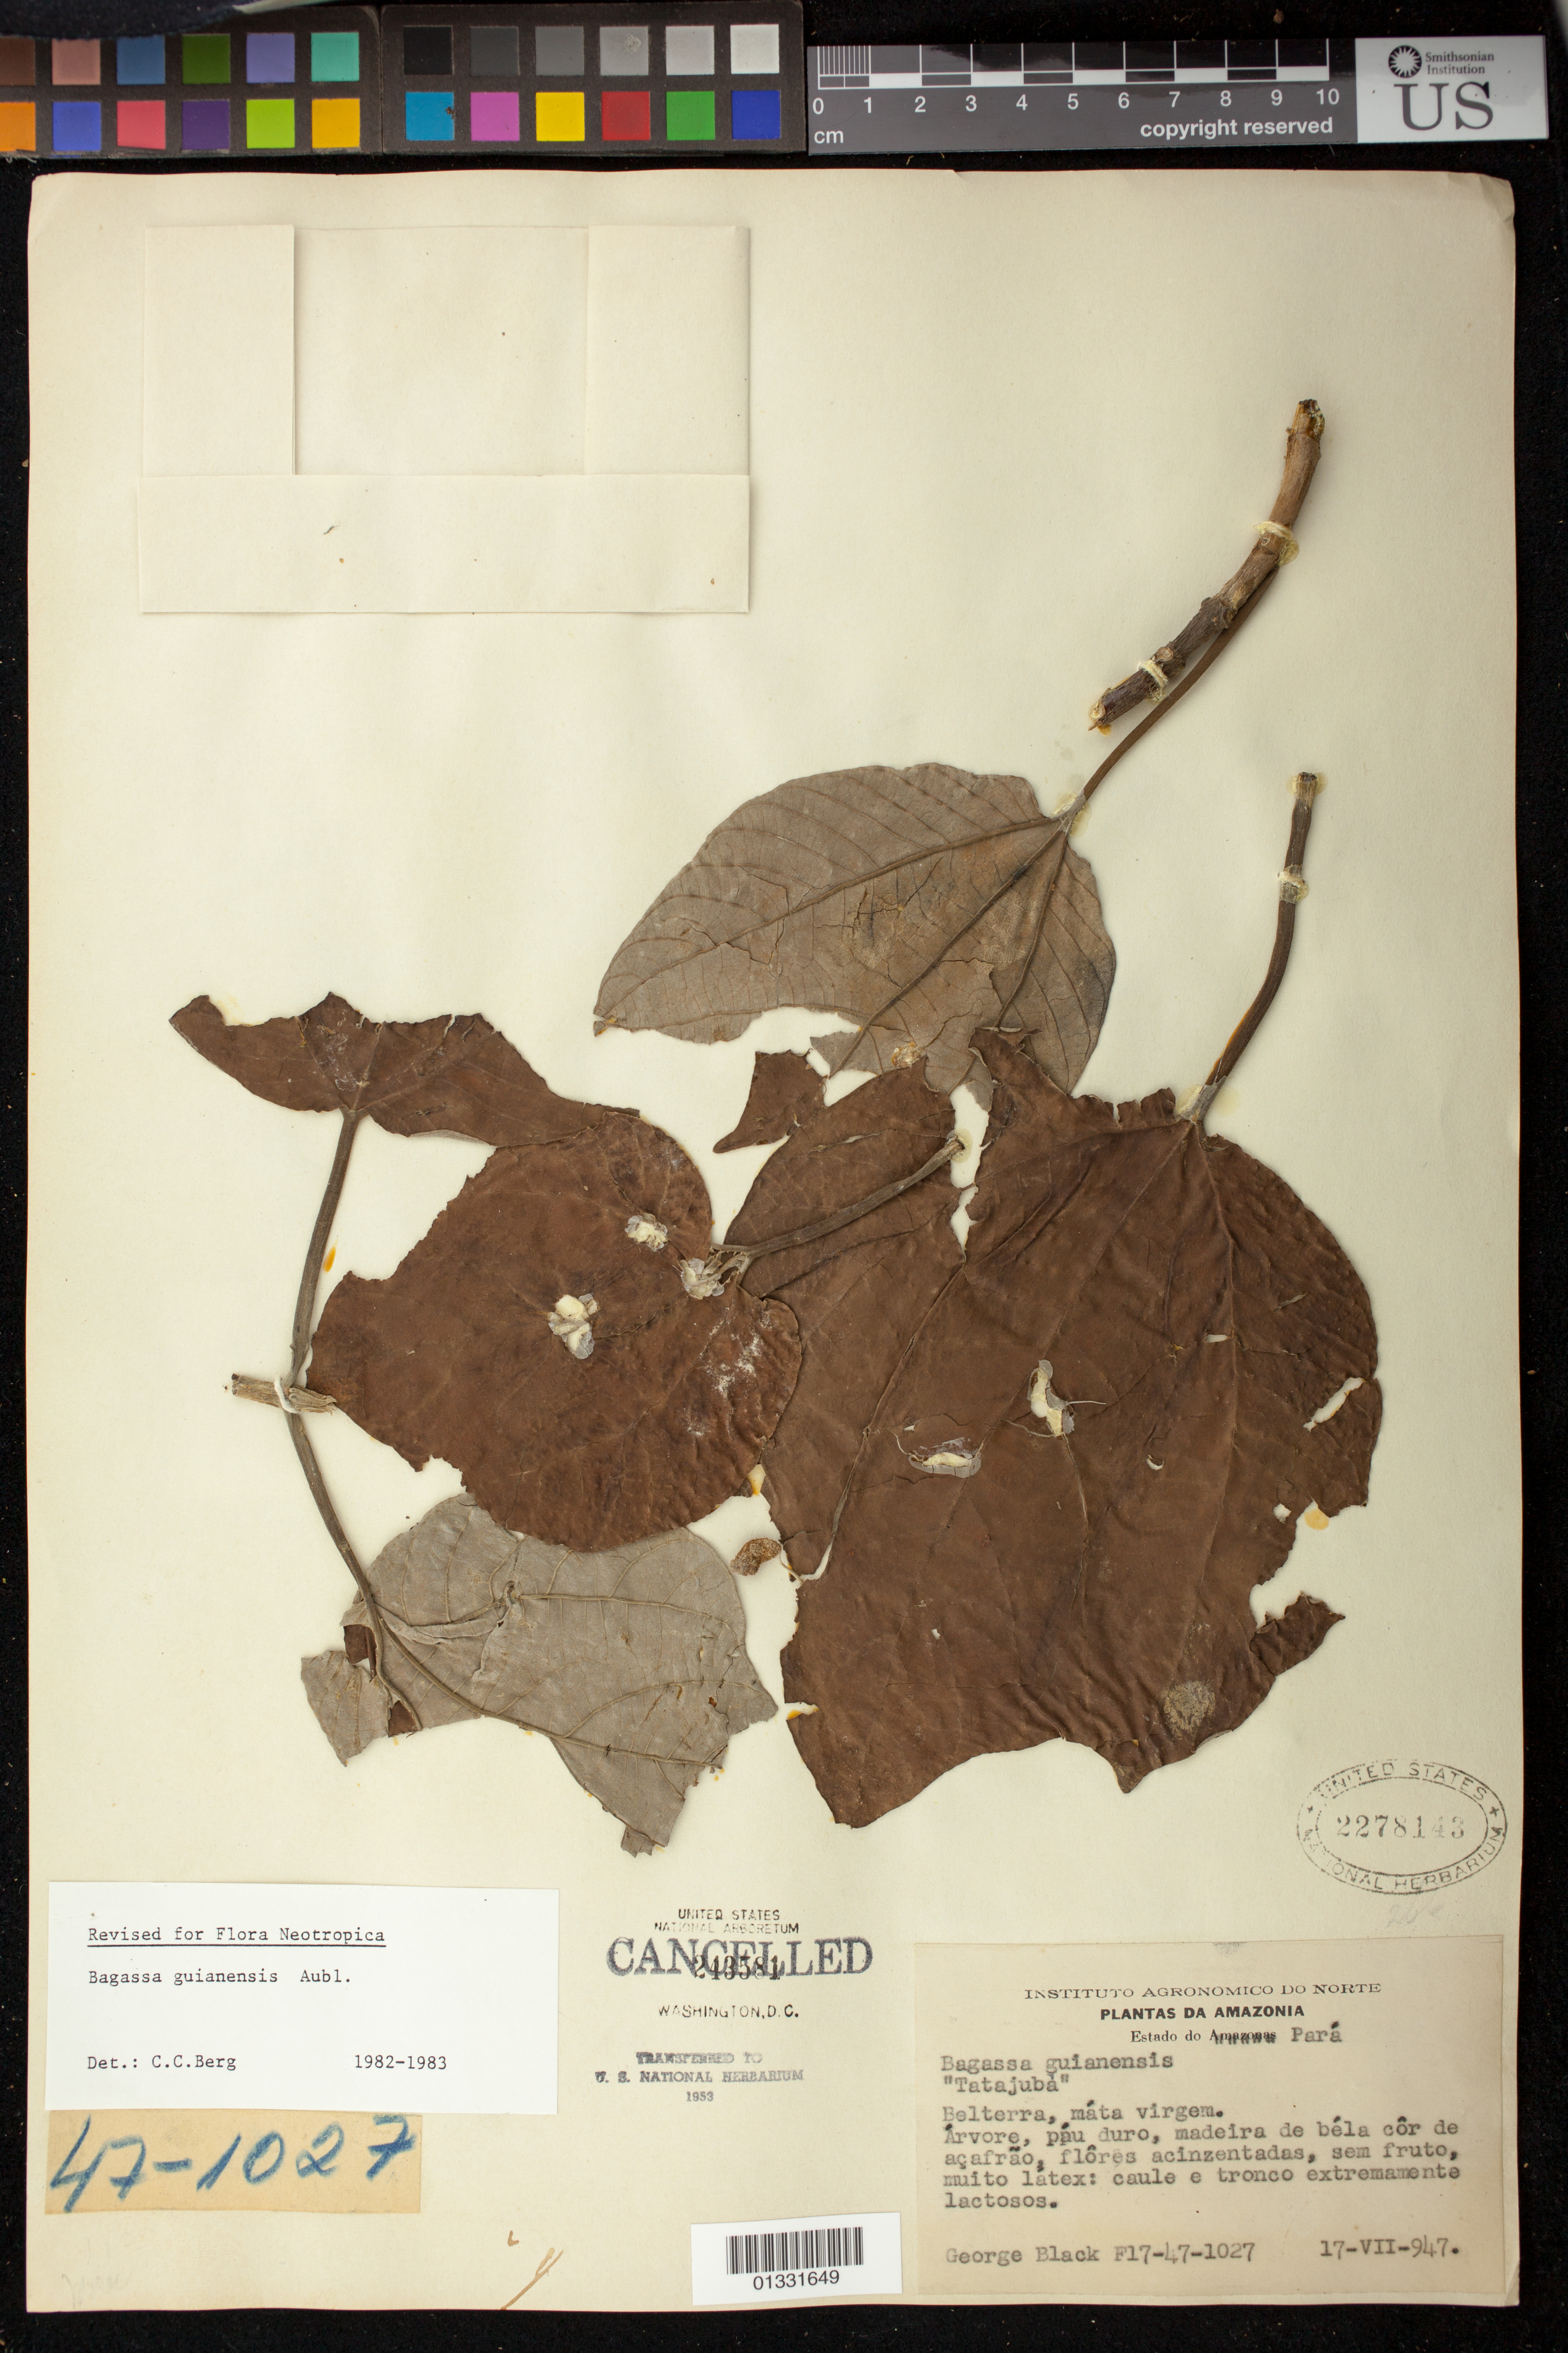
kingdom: Plantae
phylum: Tracheophyta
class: Magnoliopsida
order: Rosales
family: Moraceae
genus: Bagassa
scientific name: Bagassa guianensis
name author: Aubl.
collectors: G. A. Black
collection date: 1947-07-17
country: Brazil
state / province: Pará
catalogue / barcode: US 2278143